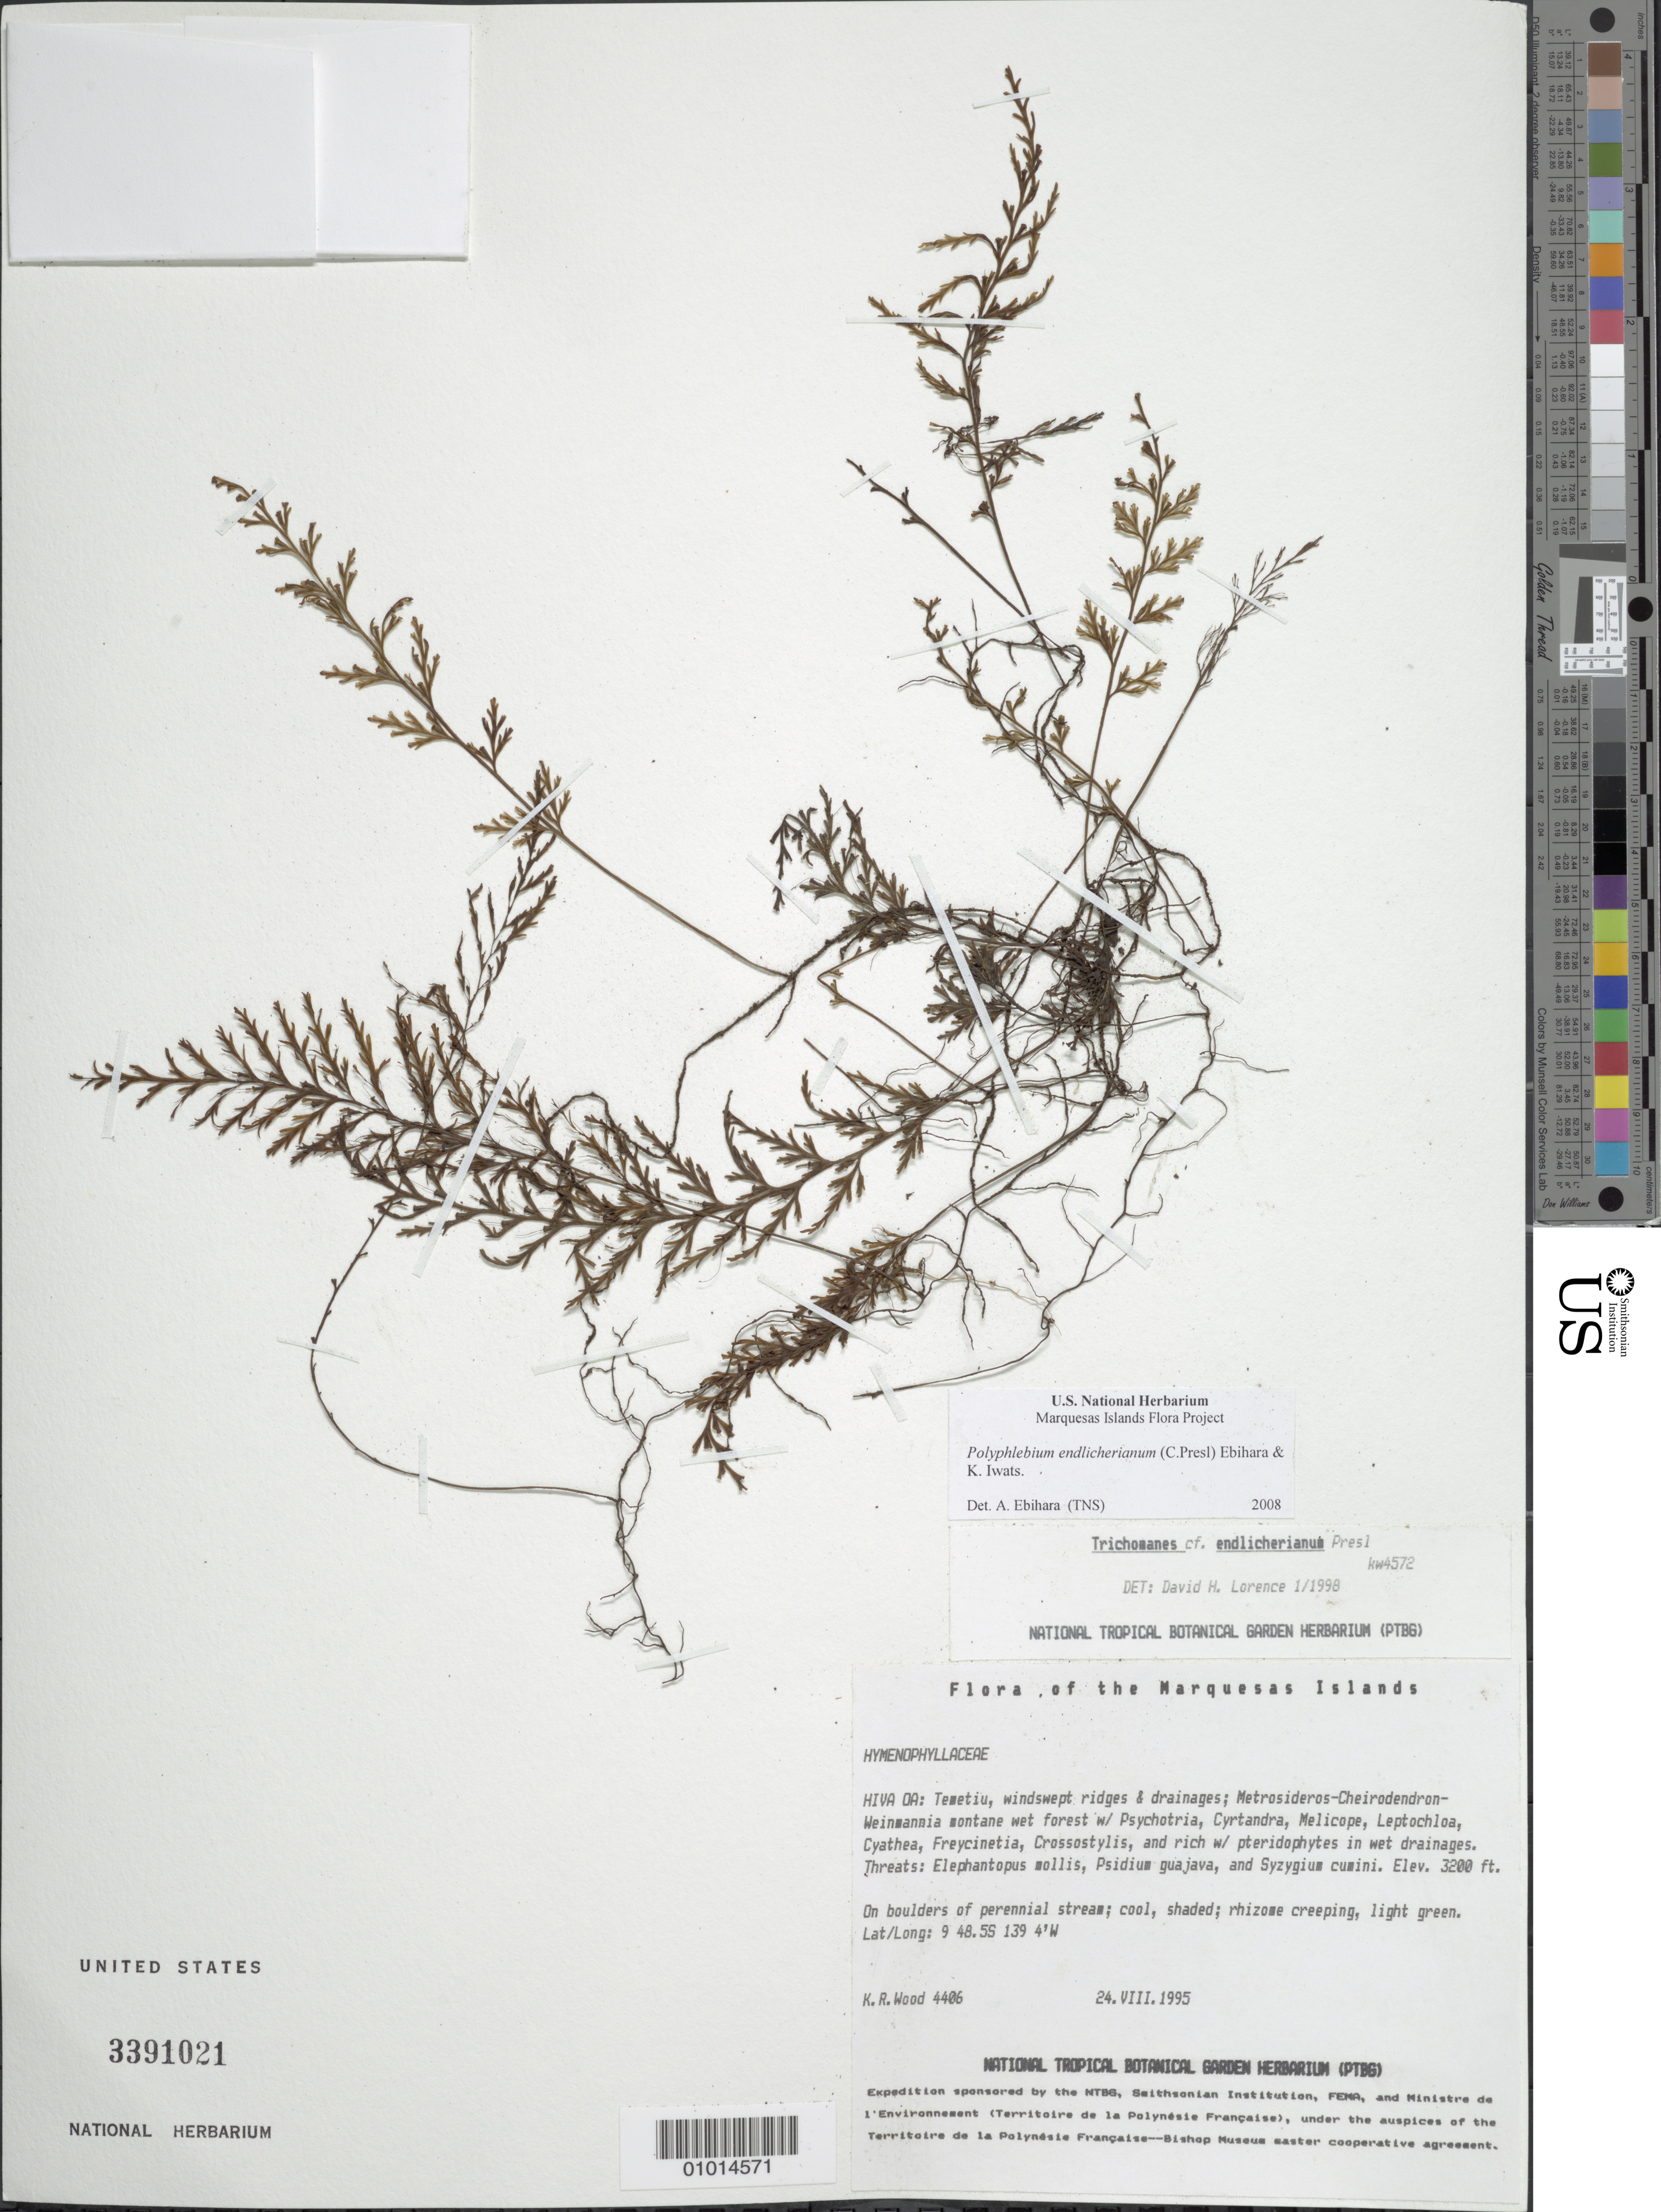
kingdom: Plantae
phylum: Tracheophyta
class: Polypodiopsida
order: Hymenophyllales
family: Hymenophyllaceae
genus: Polyphlebium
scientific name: Polyphlebium endlicherianum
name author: (C. Presl) Ebihara & K. Iwats.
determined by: Ebihara, A.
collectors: K. R. Wood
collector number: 4406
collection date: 1995-08-24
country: French Polynesia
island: Hiva Oa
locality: Temetiu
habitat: windswept ridges and drainages, In Metrosideros-Cheirodendron-Weinmannia montane wet forest and Cyathea-Freycinetia with rich pteridophytes in wet drainages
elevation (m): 975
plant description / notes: Elaphantopsis mollis, Psidium guajava, Syzygium cuminii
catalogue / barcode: US 3391021